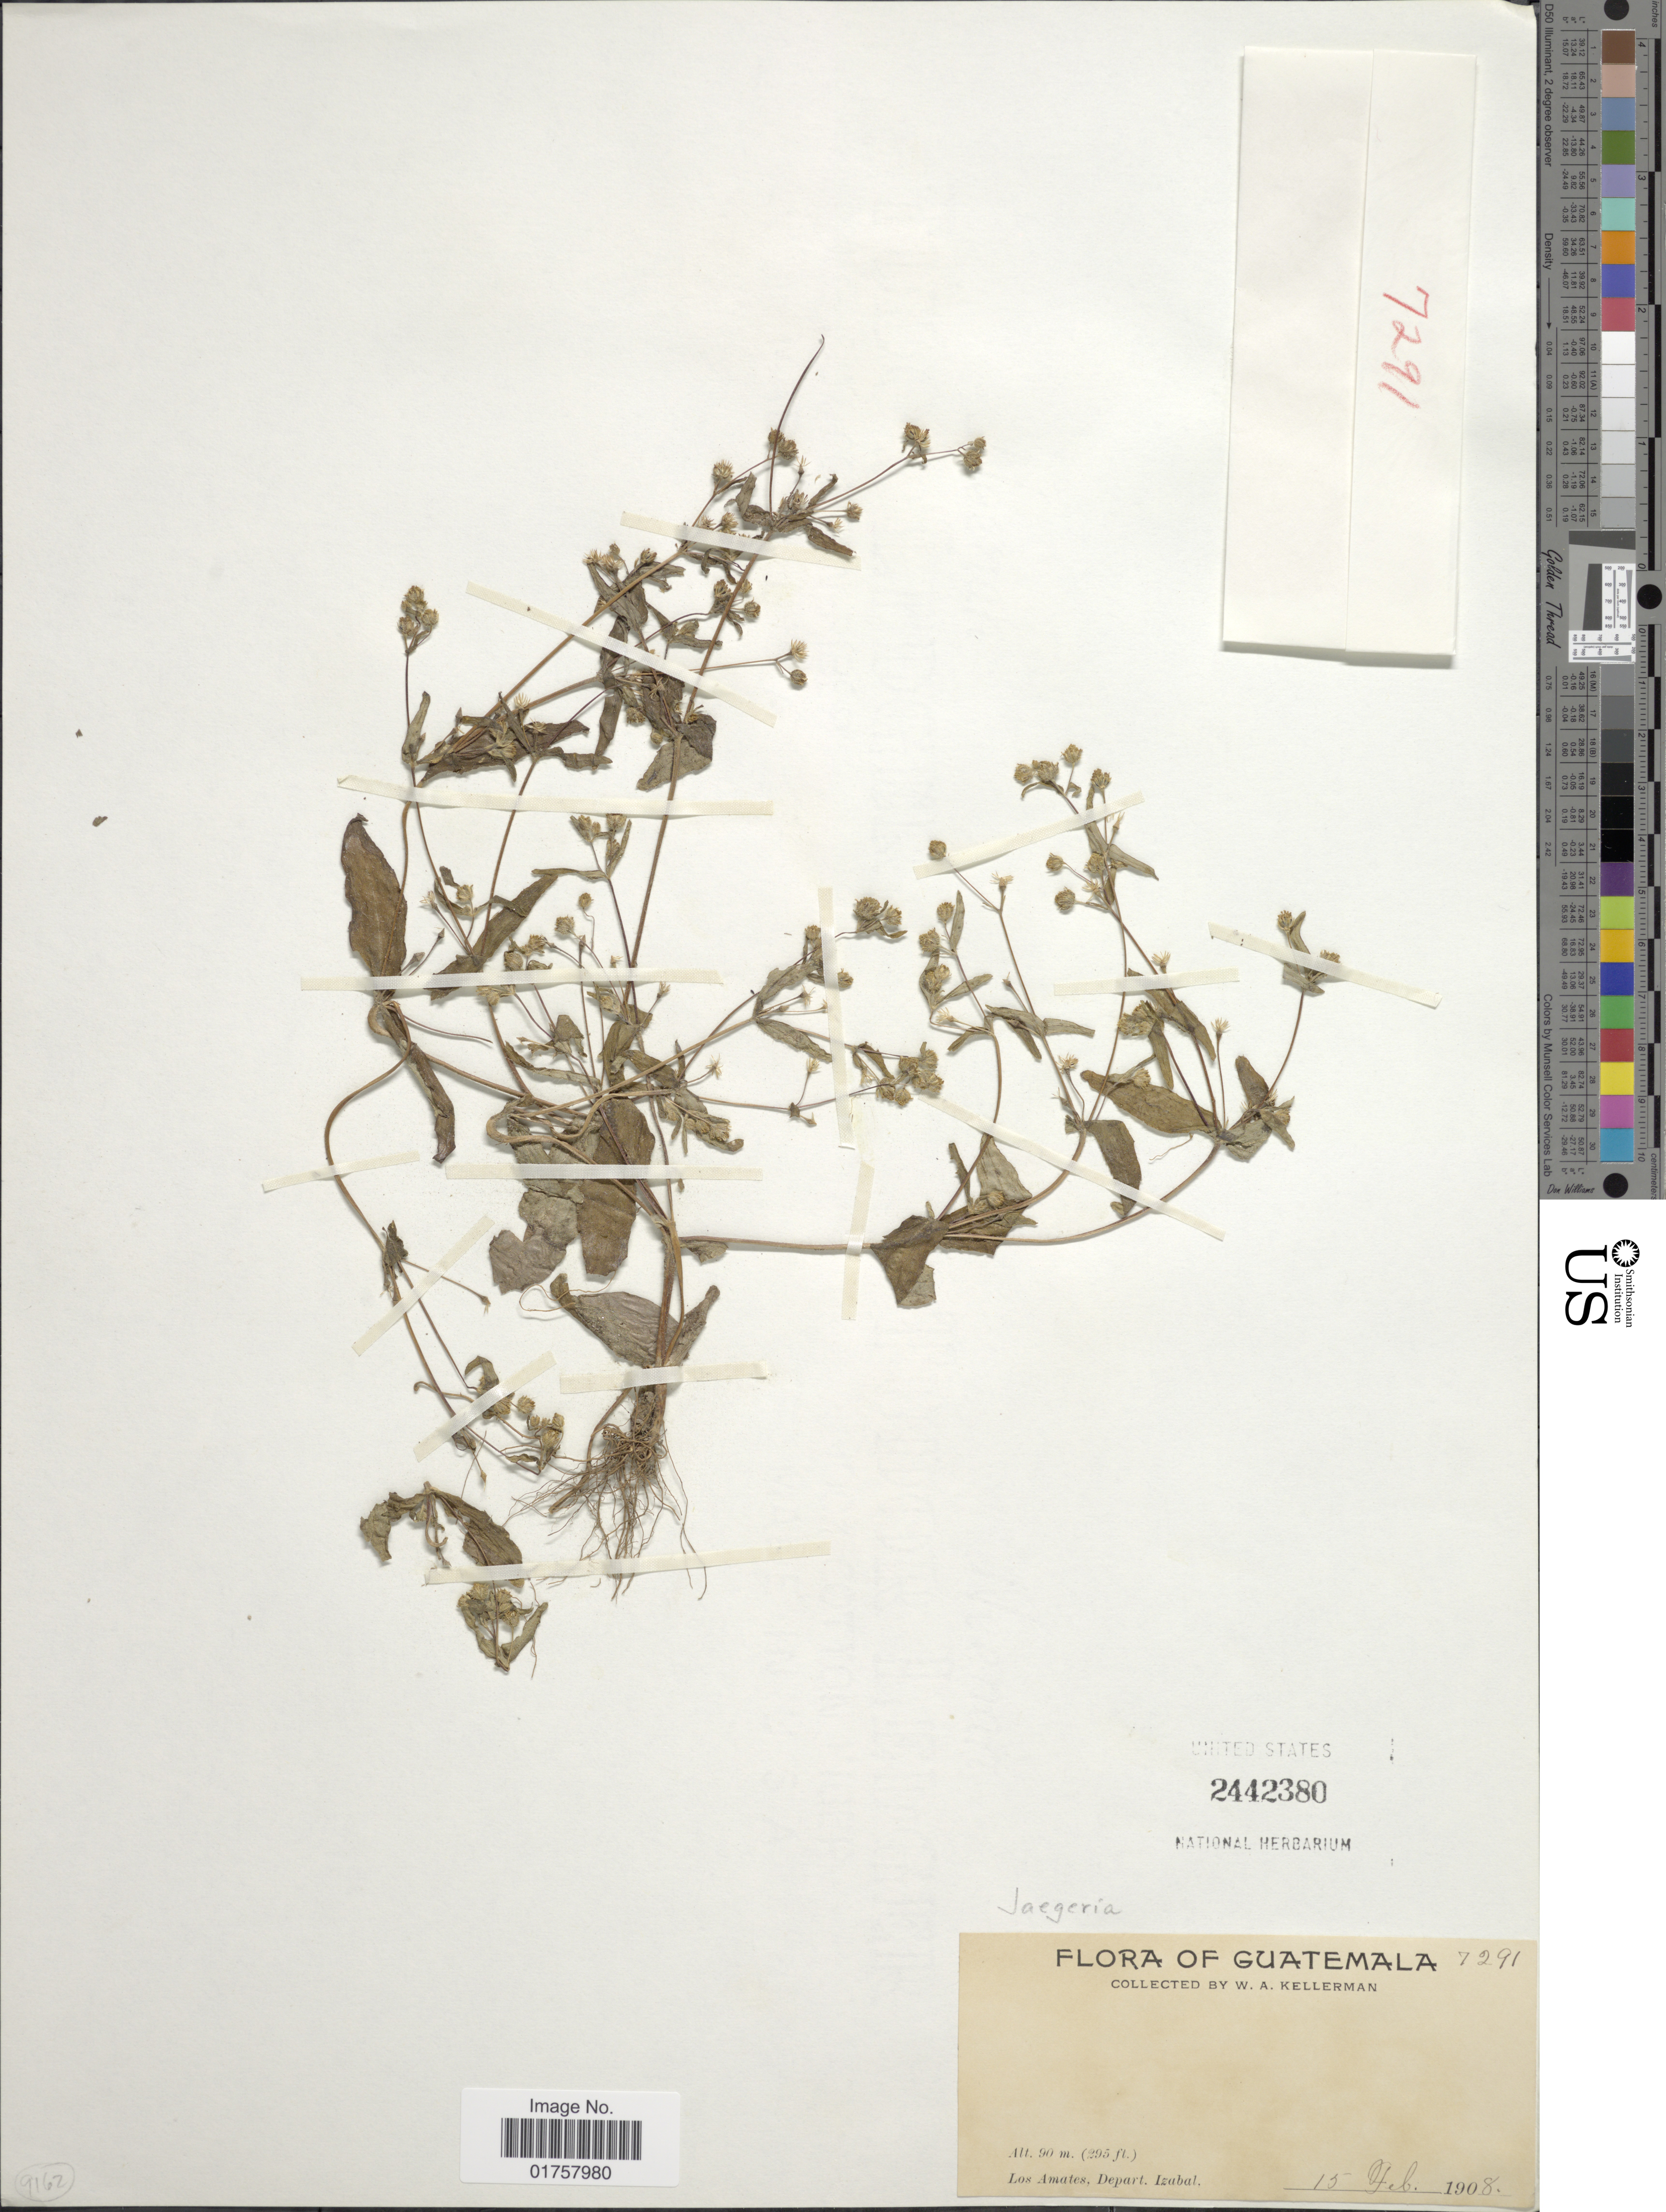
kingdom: Plantae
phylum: Tracheophyta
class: Magnoliopsida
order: Asterales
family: Asteraceae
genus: Jaegeria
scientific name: Jaegeria sp.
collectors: W. Kellerman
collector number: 7291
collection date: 1908-02-15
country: Guatemala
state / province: Izabal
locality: Los Amates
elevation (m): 90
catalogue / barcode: US 2442380